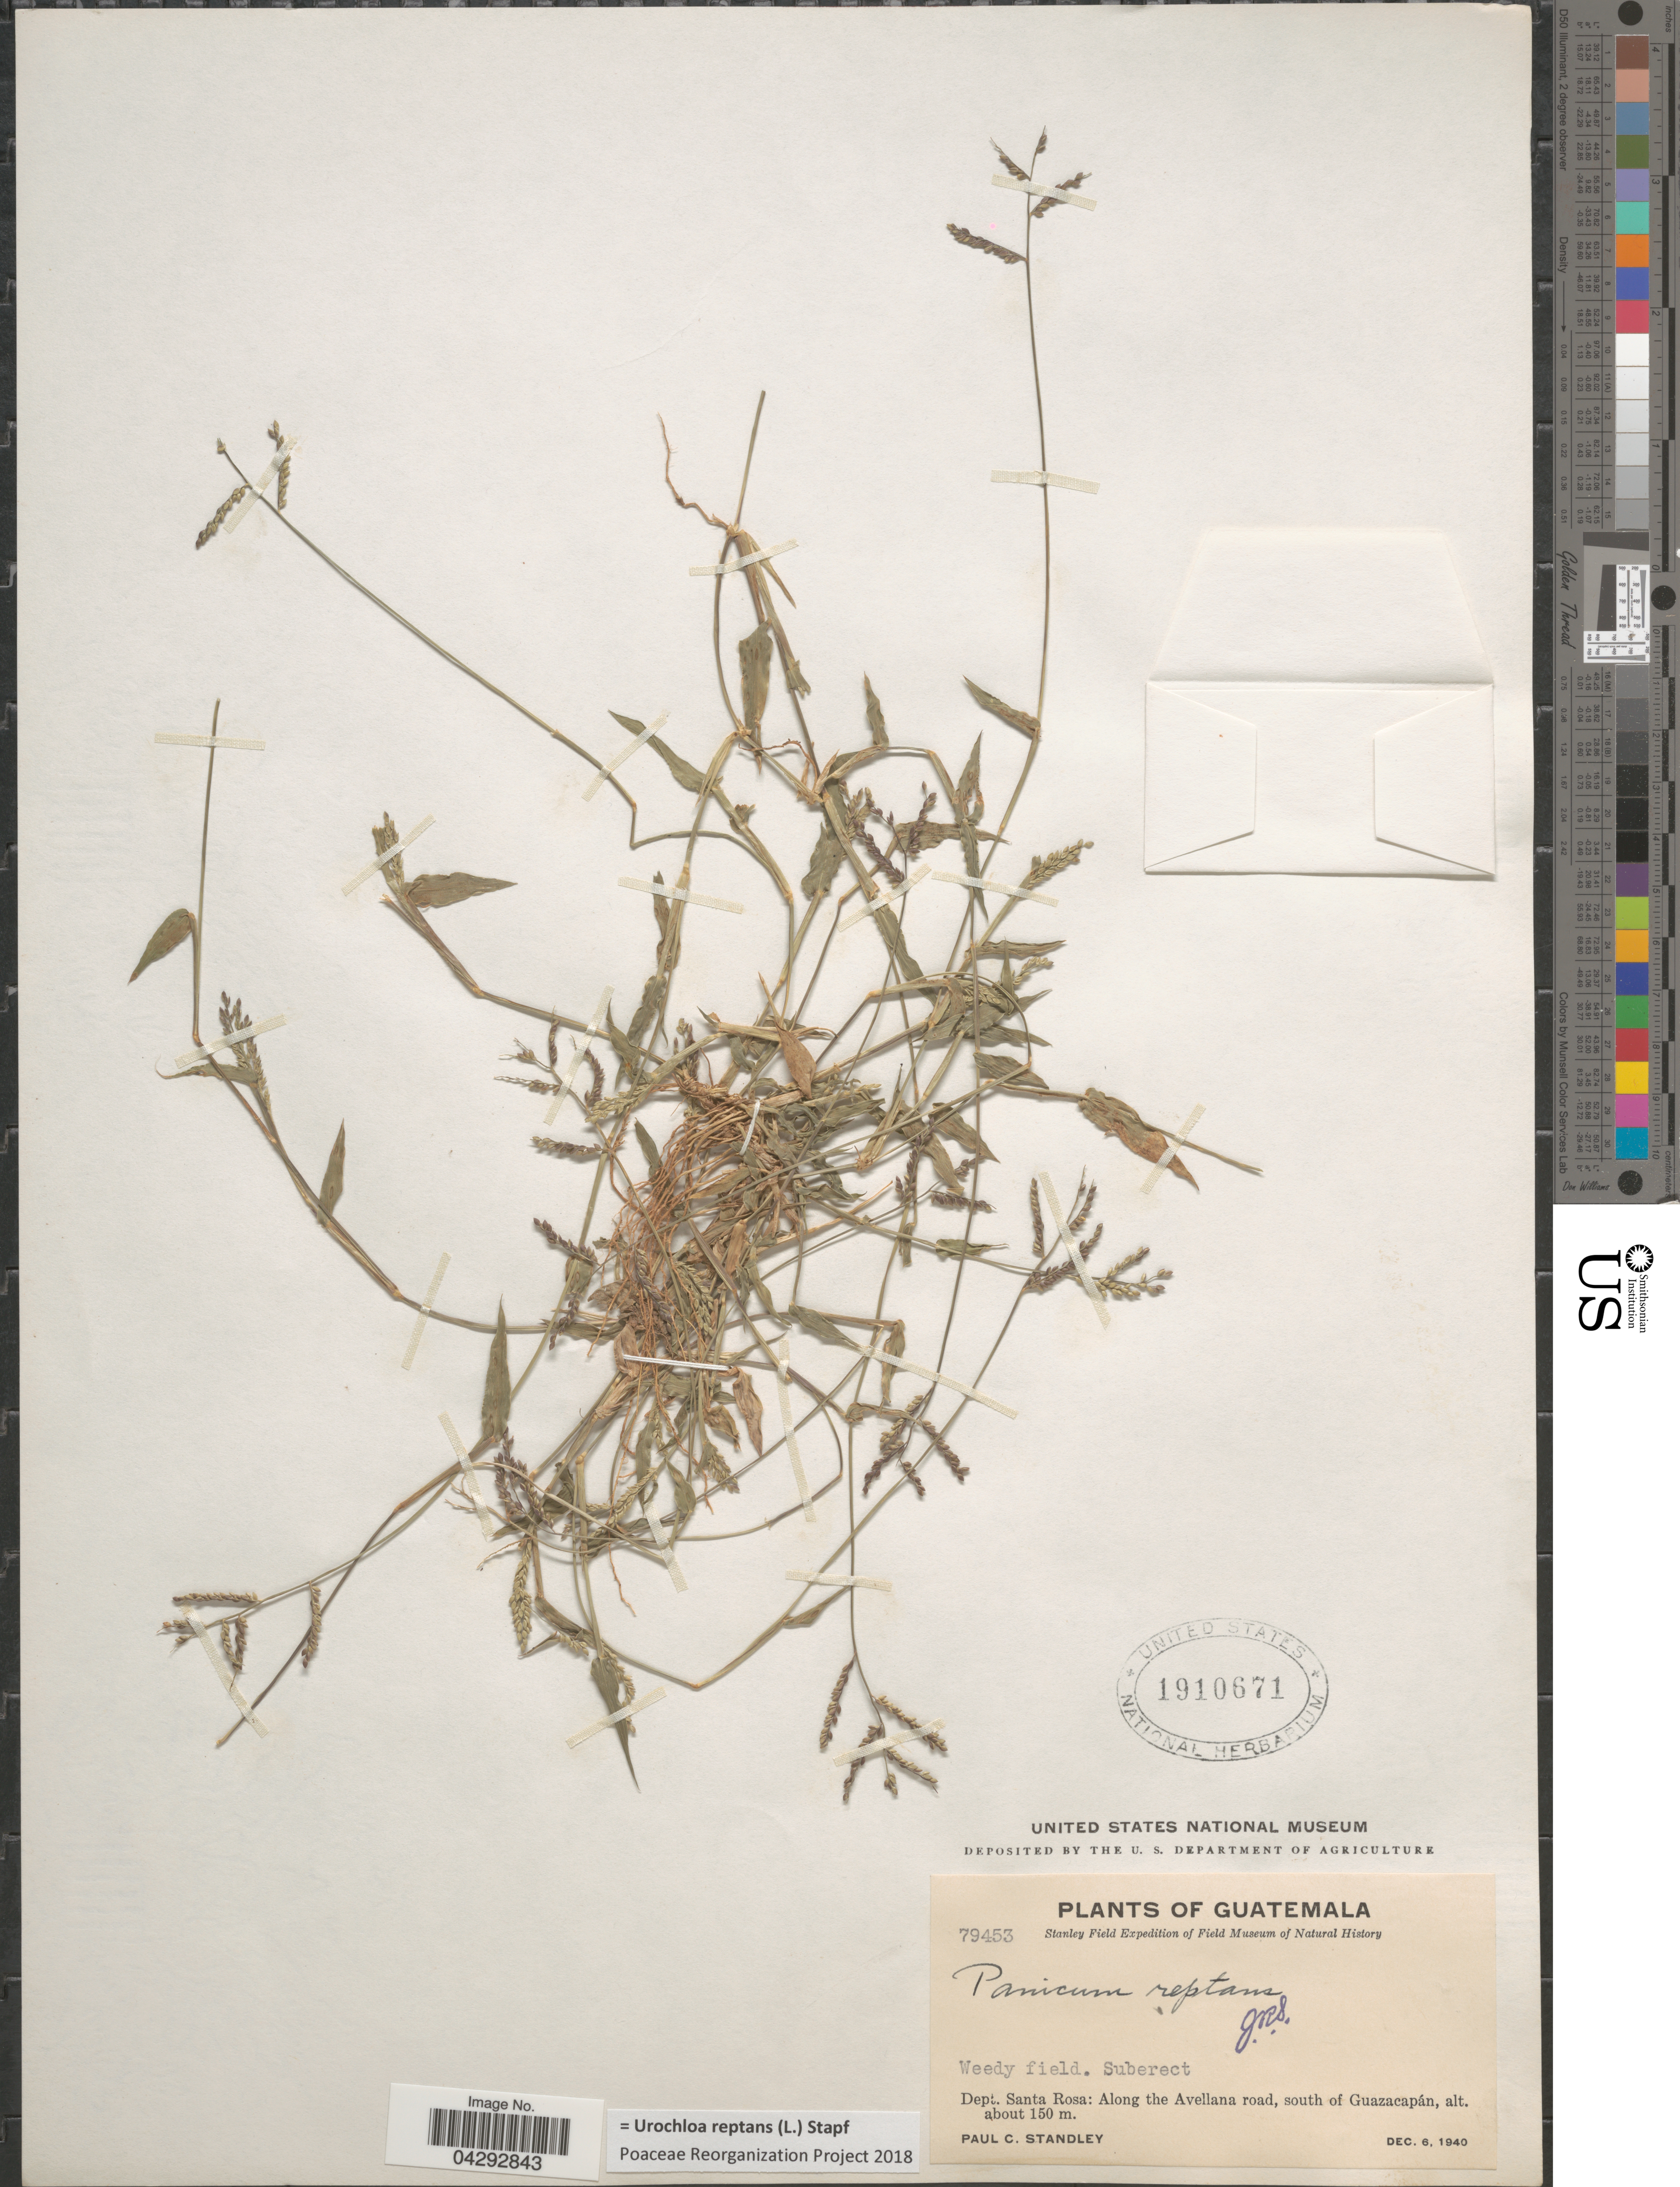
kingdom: Plantae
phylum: Tracheophyta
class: Liliopsida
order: Poales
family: Poaceae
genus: Urochloa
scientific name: Urochloa reptans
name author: (L.) Stapf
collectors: P. C. Standley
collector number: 79453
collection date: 1940-12-06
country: Guatemala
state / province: Santa Rosa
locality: Stanley Field Expedition. Dept. Santa Rosa: Along the Avellana road, south of Guazacapán.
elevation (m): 150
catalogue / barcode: US 1910671